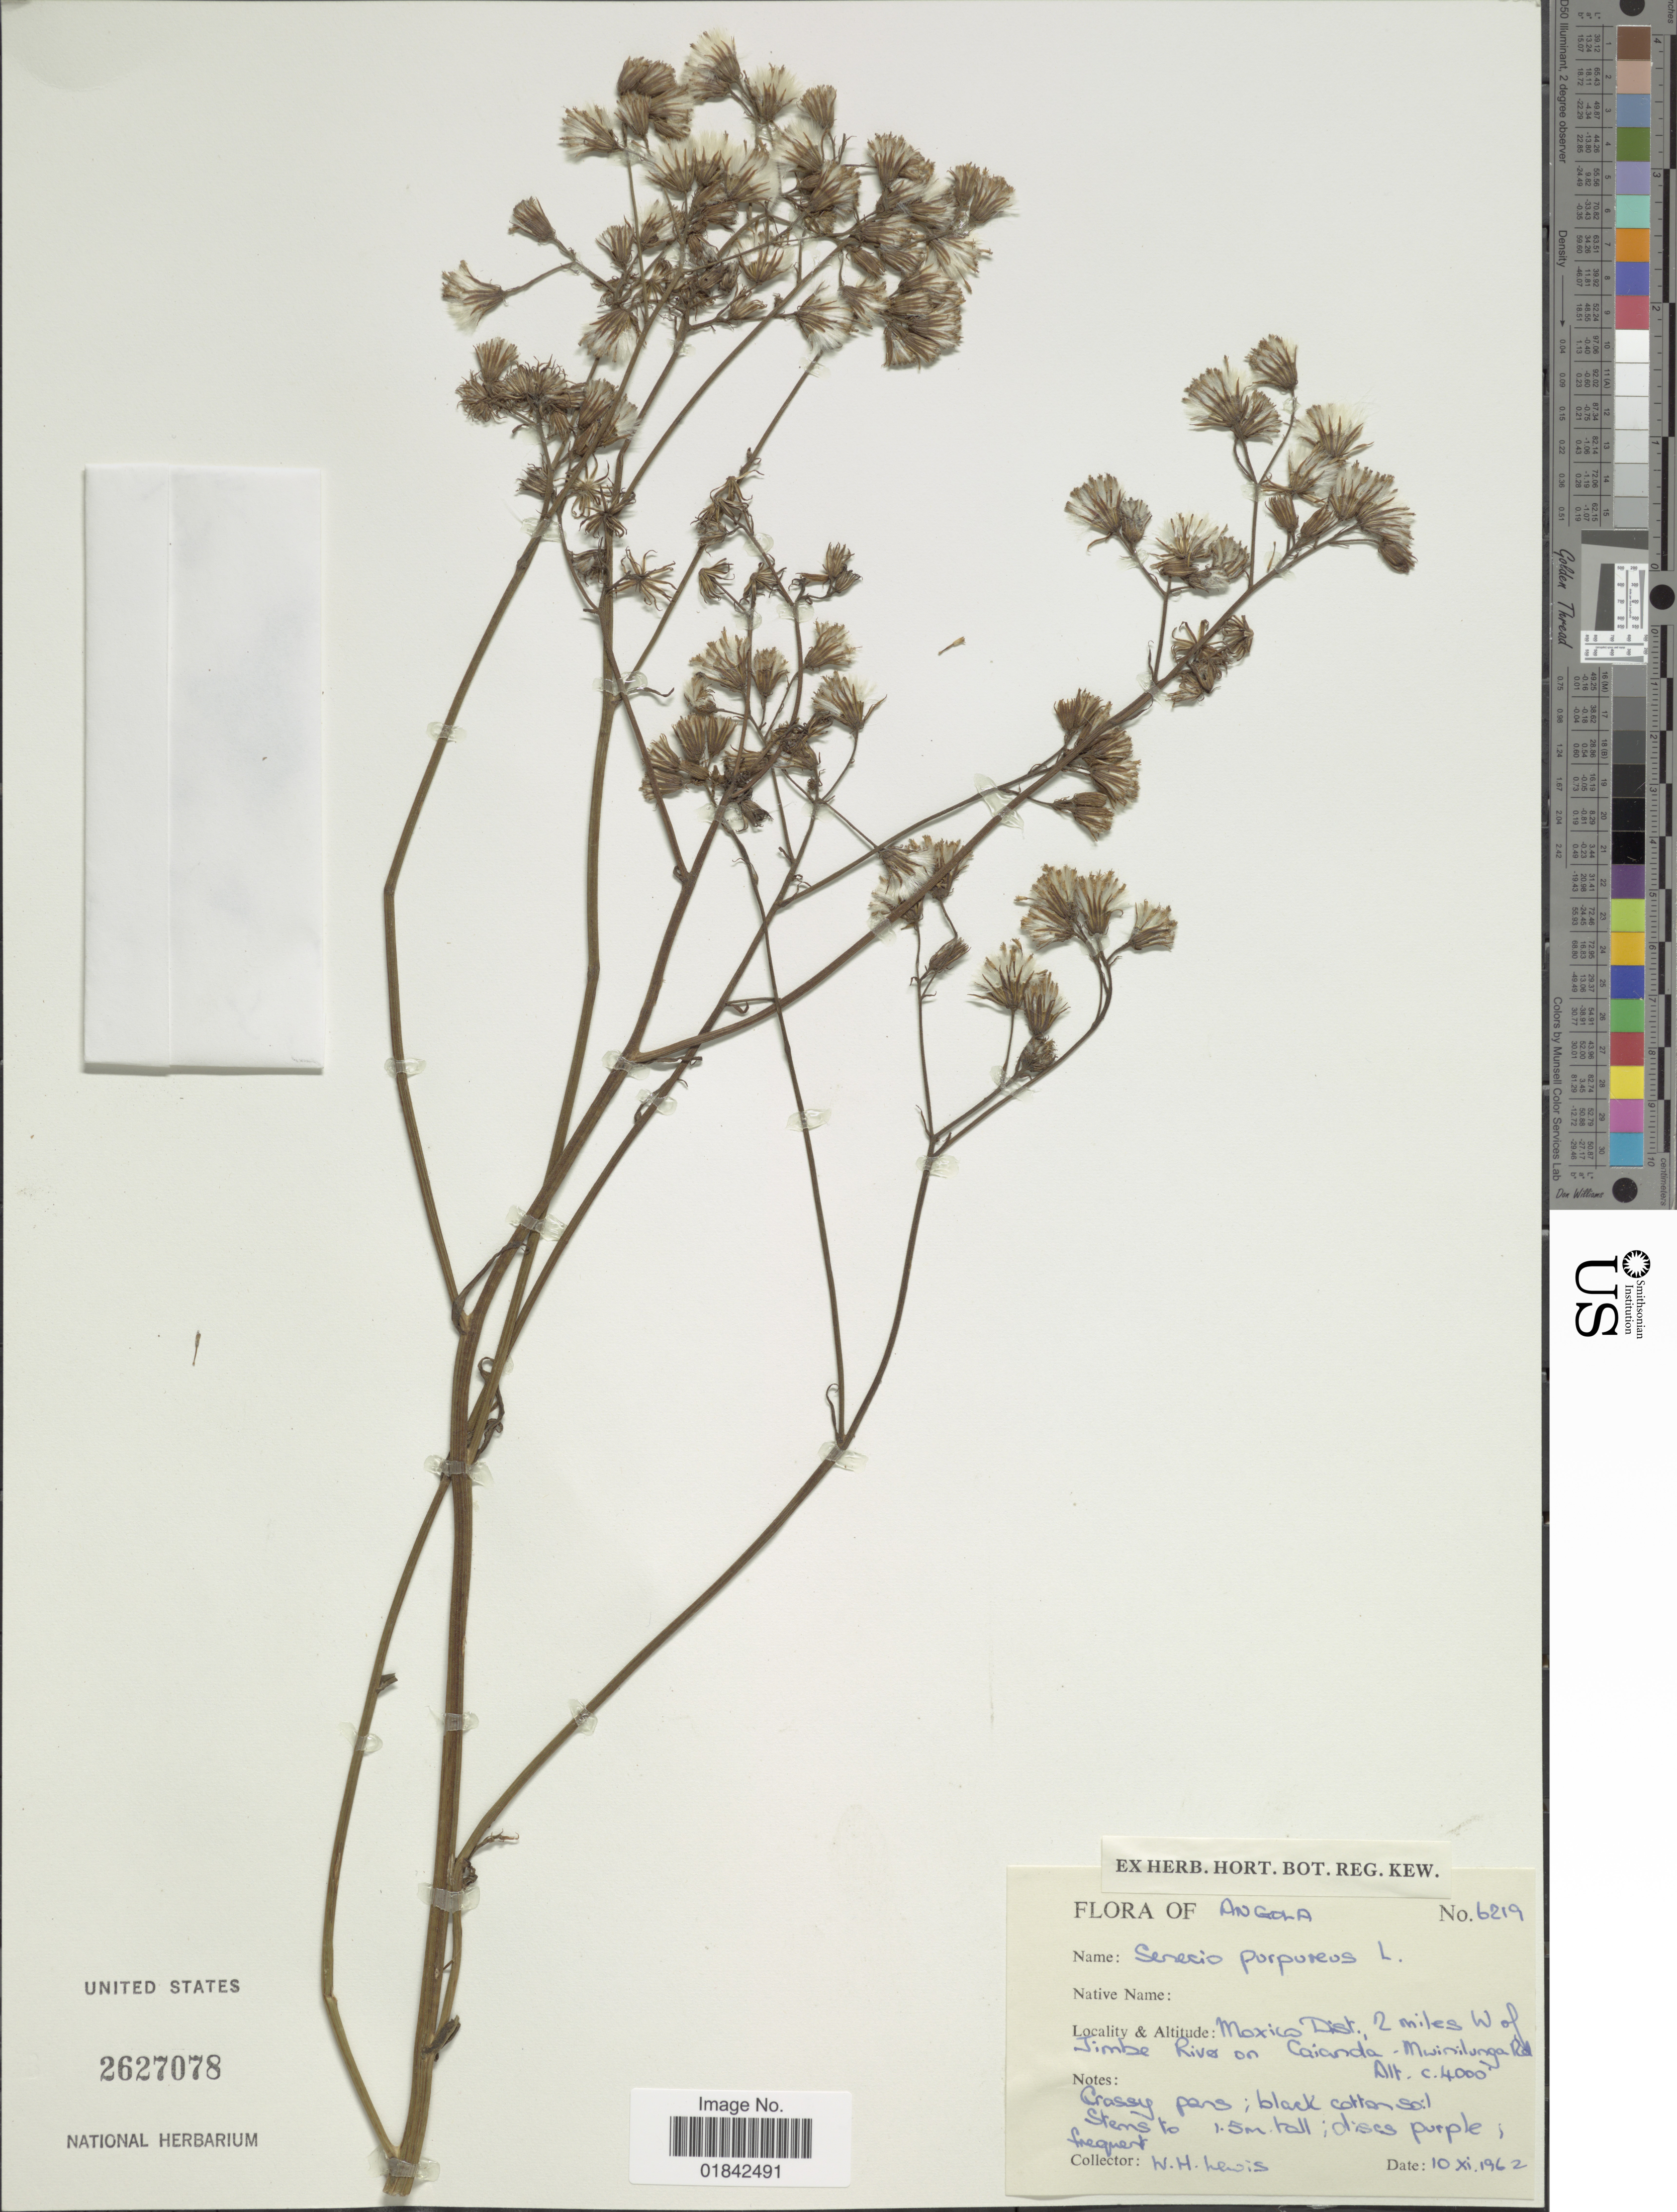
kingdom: Plantae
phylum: Tracheophyta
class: Magnoliopsida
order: Asterales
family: Asteraceae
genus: Senecio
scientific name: Senecio purpureus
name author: L.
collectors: W. H. Lewis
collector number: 6219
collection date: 1962-11-10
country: Angola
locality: Moxico Dist., 2 miles W of Timbe River on Caianda - Mwinilunga Rd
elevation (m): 1219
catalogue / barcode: US 2627078